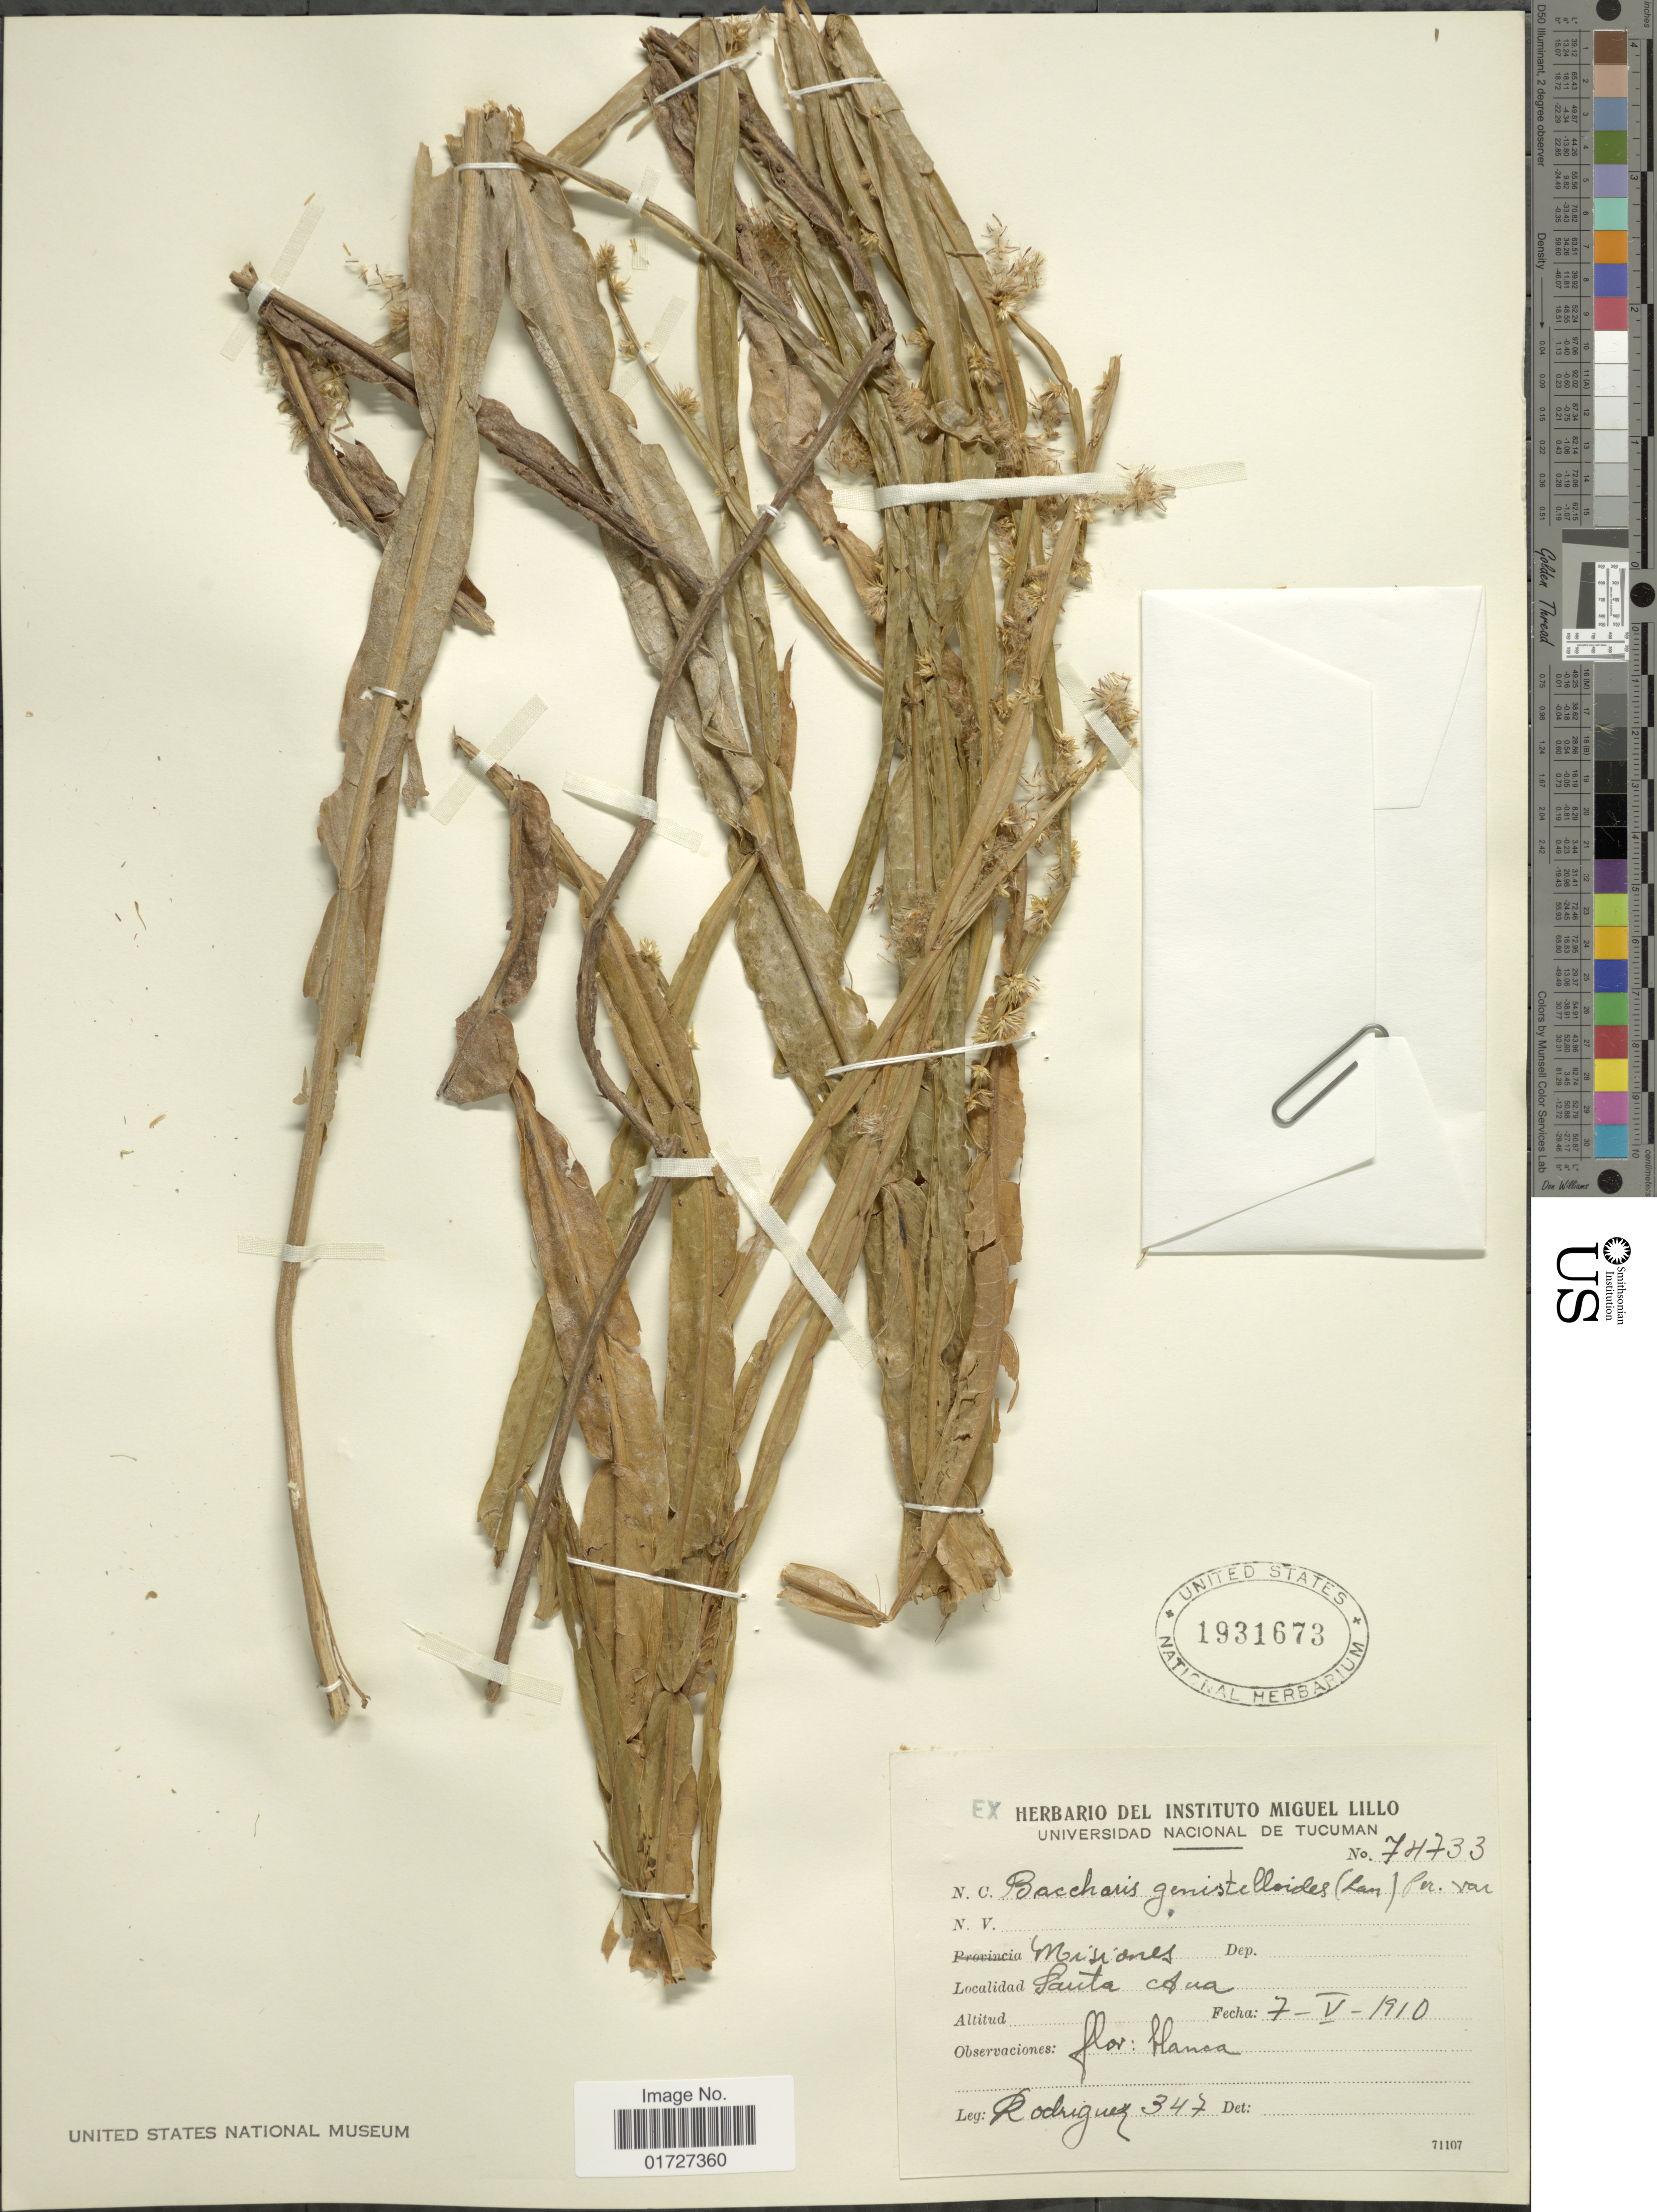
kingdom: Plantae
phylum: Tracheophyta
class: Magnoliopsida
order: Asterales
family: Asteraceae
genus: Baccharis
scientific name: Baccharis genistelloides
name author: (Lam.) Pers.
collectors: Rodriguez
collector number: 347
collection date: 1910-05-07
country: Argentina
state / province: Misiones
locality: Santa Ana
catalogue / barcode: US 1931673